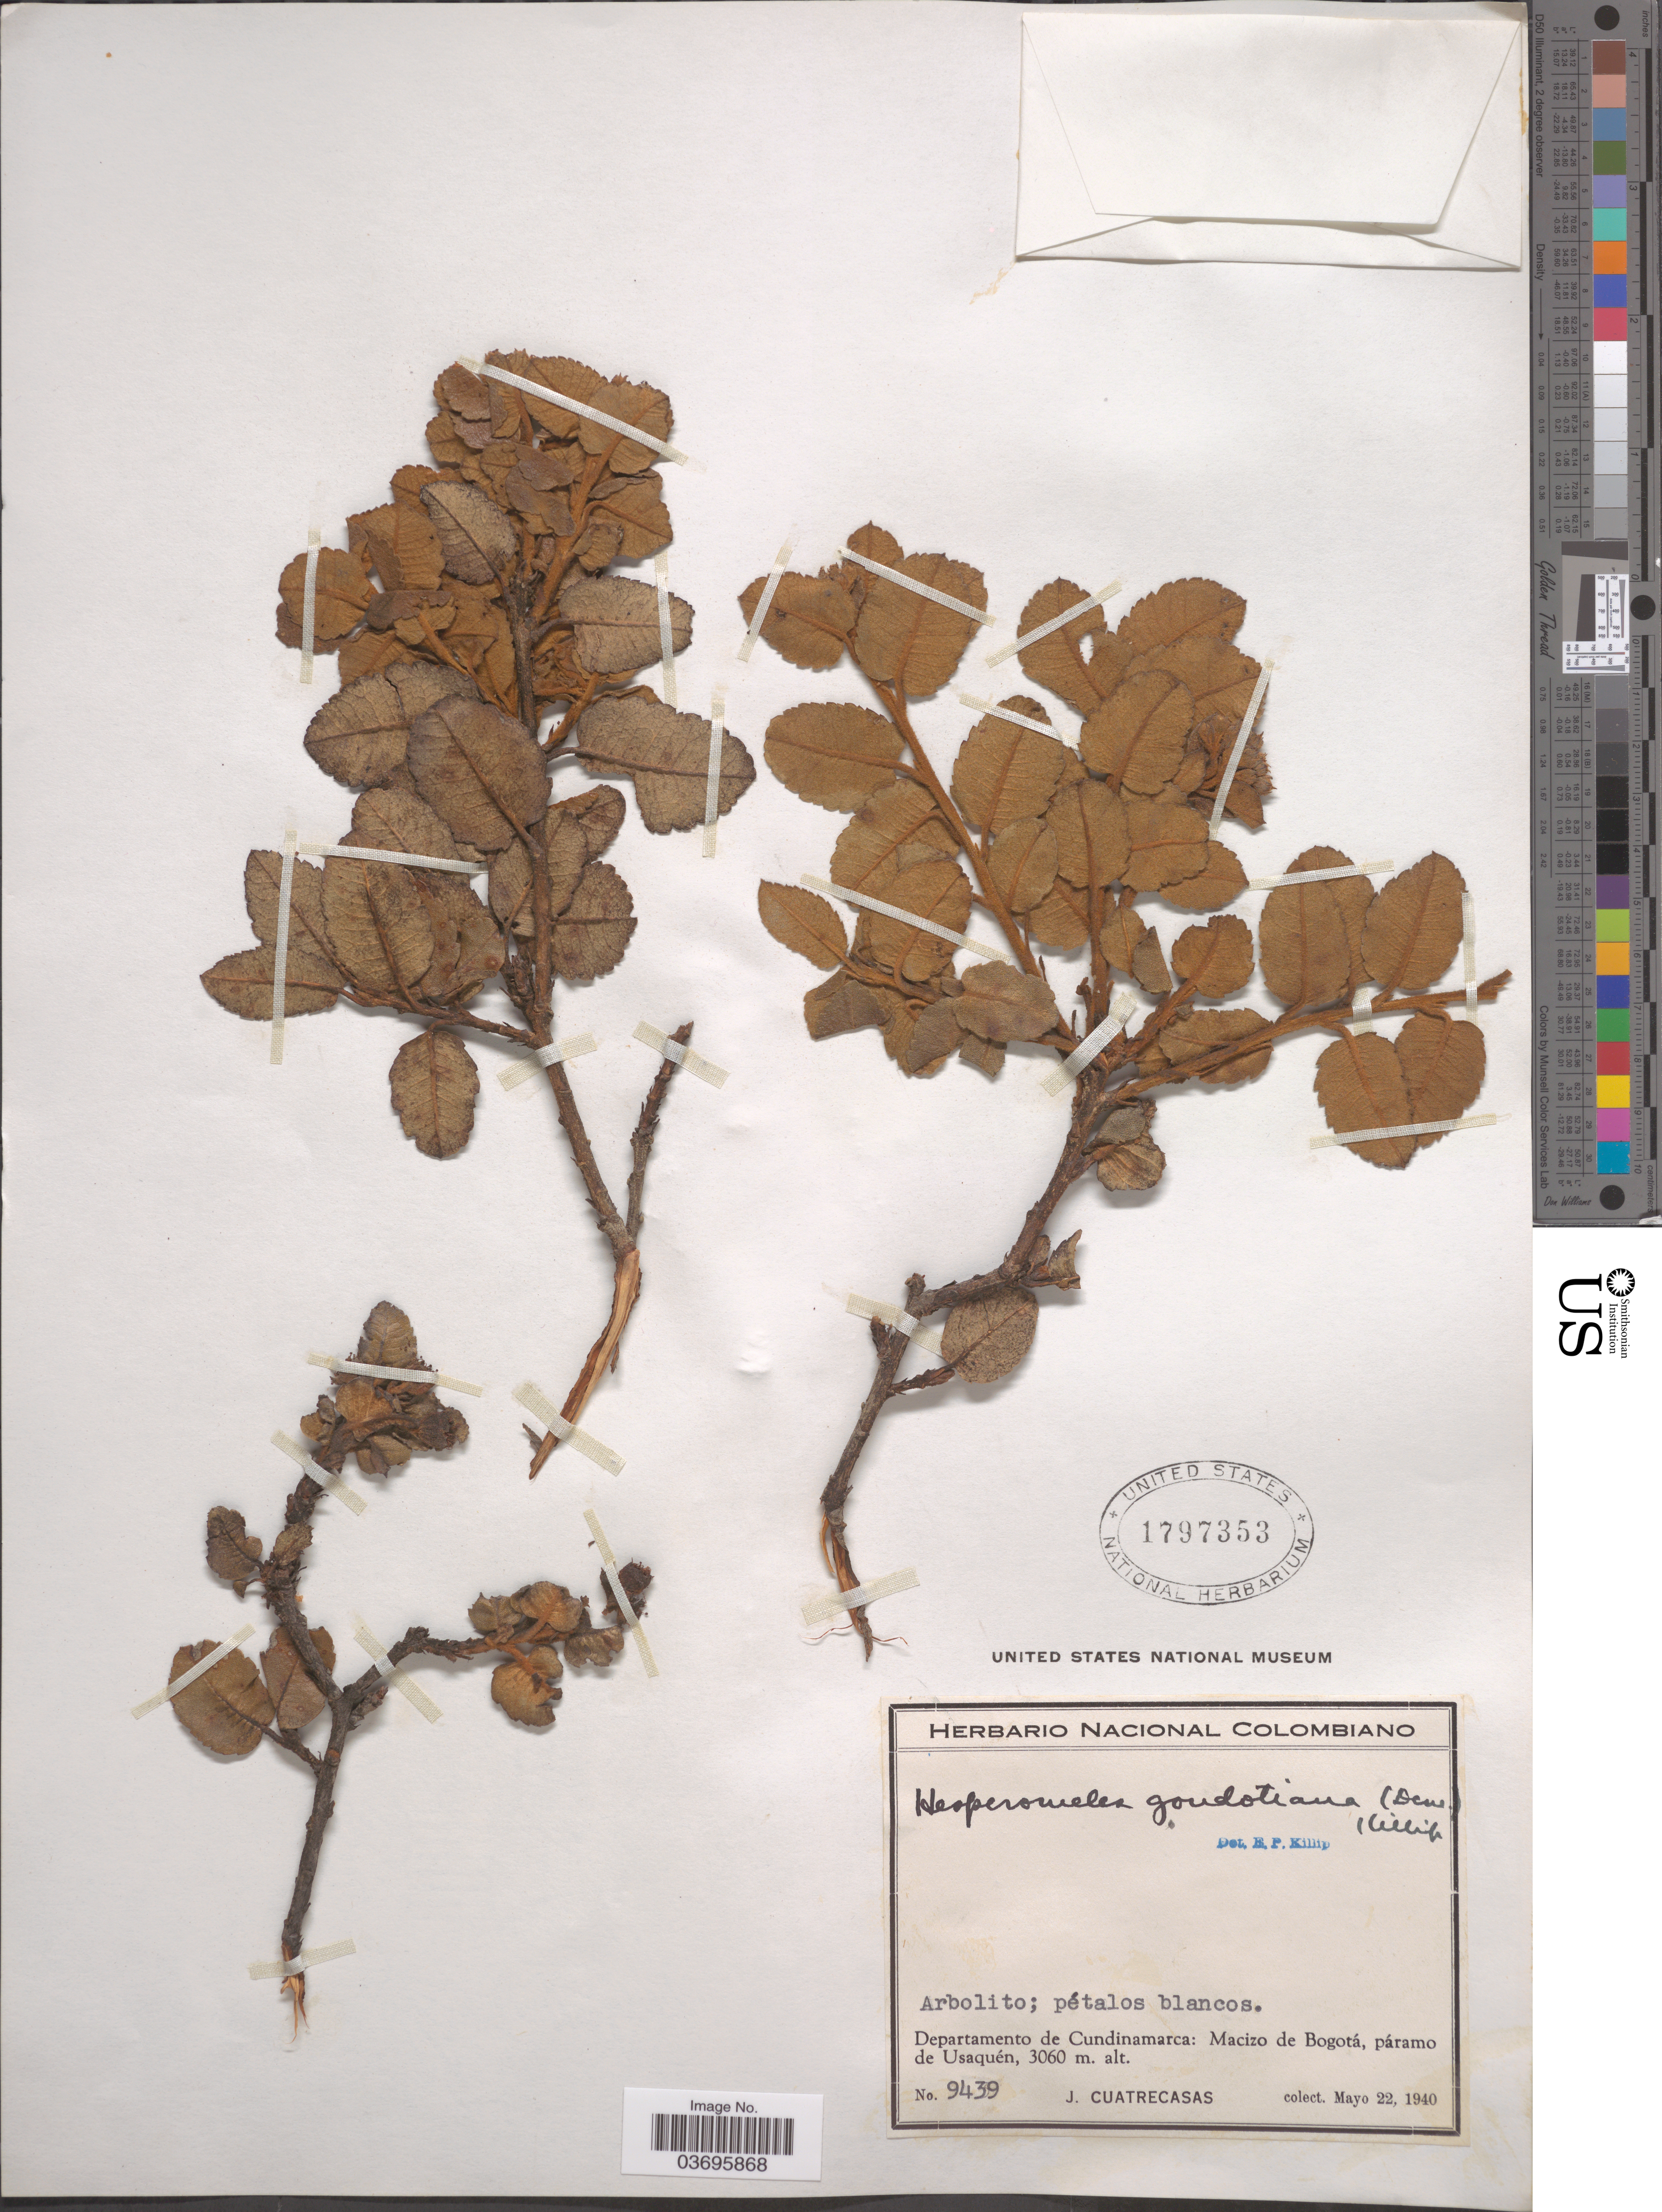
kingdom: Plantae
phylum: Tracheophyta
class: Magnoliopsida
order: Rosales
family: Rosaceae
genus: Hesperomeles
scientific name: Hesperomeles goudotiana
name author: Killip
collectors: J. Cuatrecasas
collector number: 9439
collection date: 1940-05-22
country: Colombia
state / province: Cundinamarca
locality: Departamento de Cundinamarca: Macizo de Bogotá, páramo de Usaquén.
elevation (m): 3060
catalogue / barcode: US 1797353